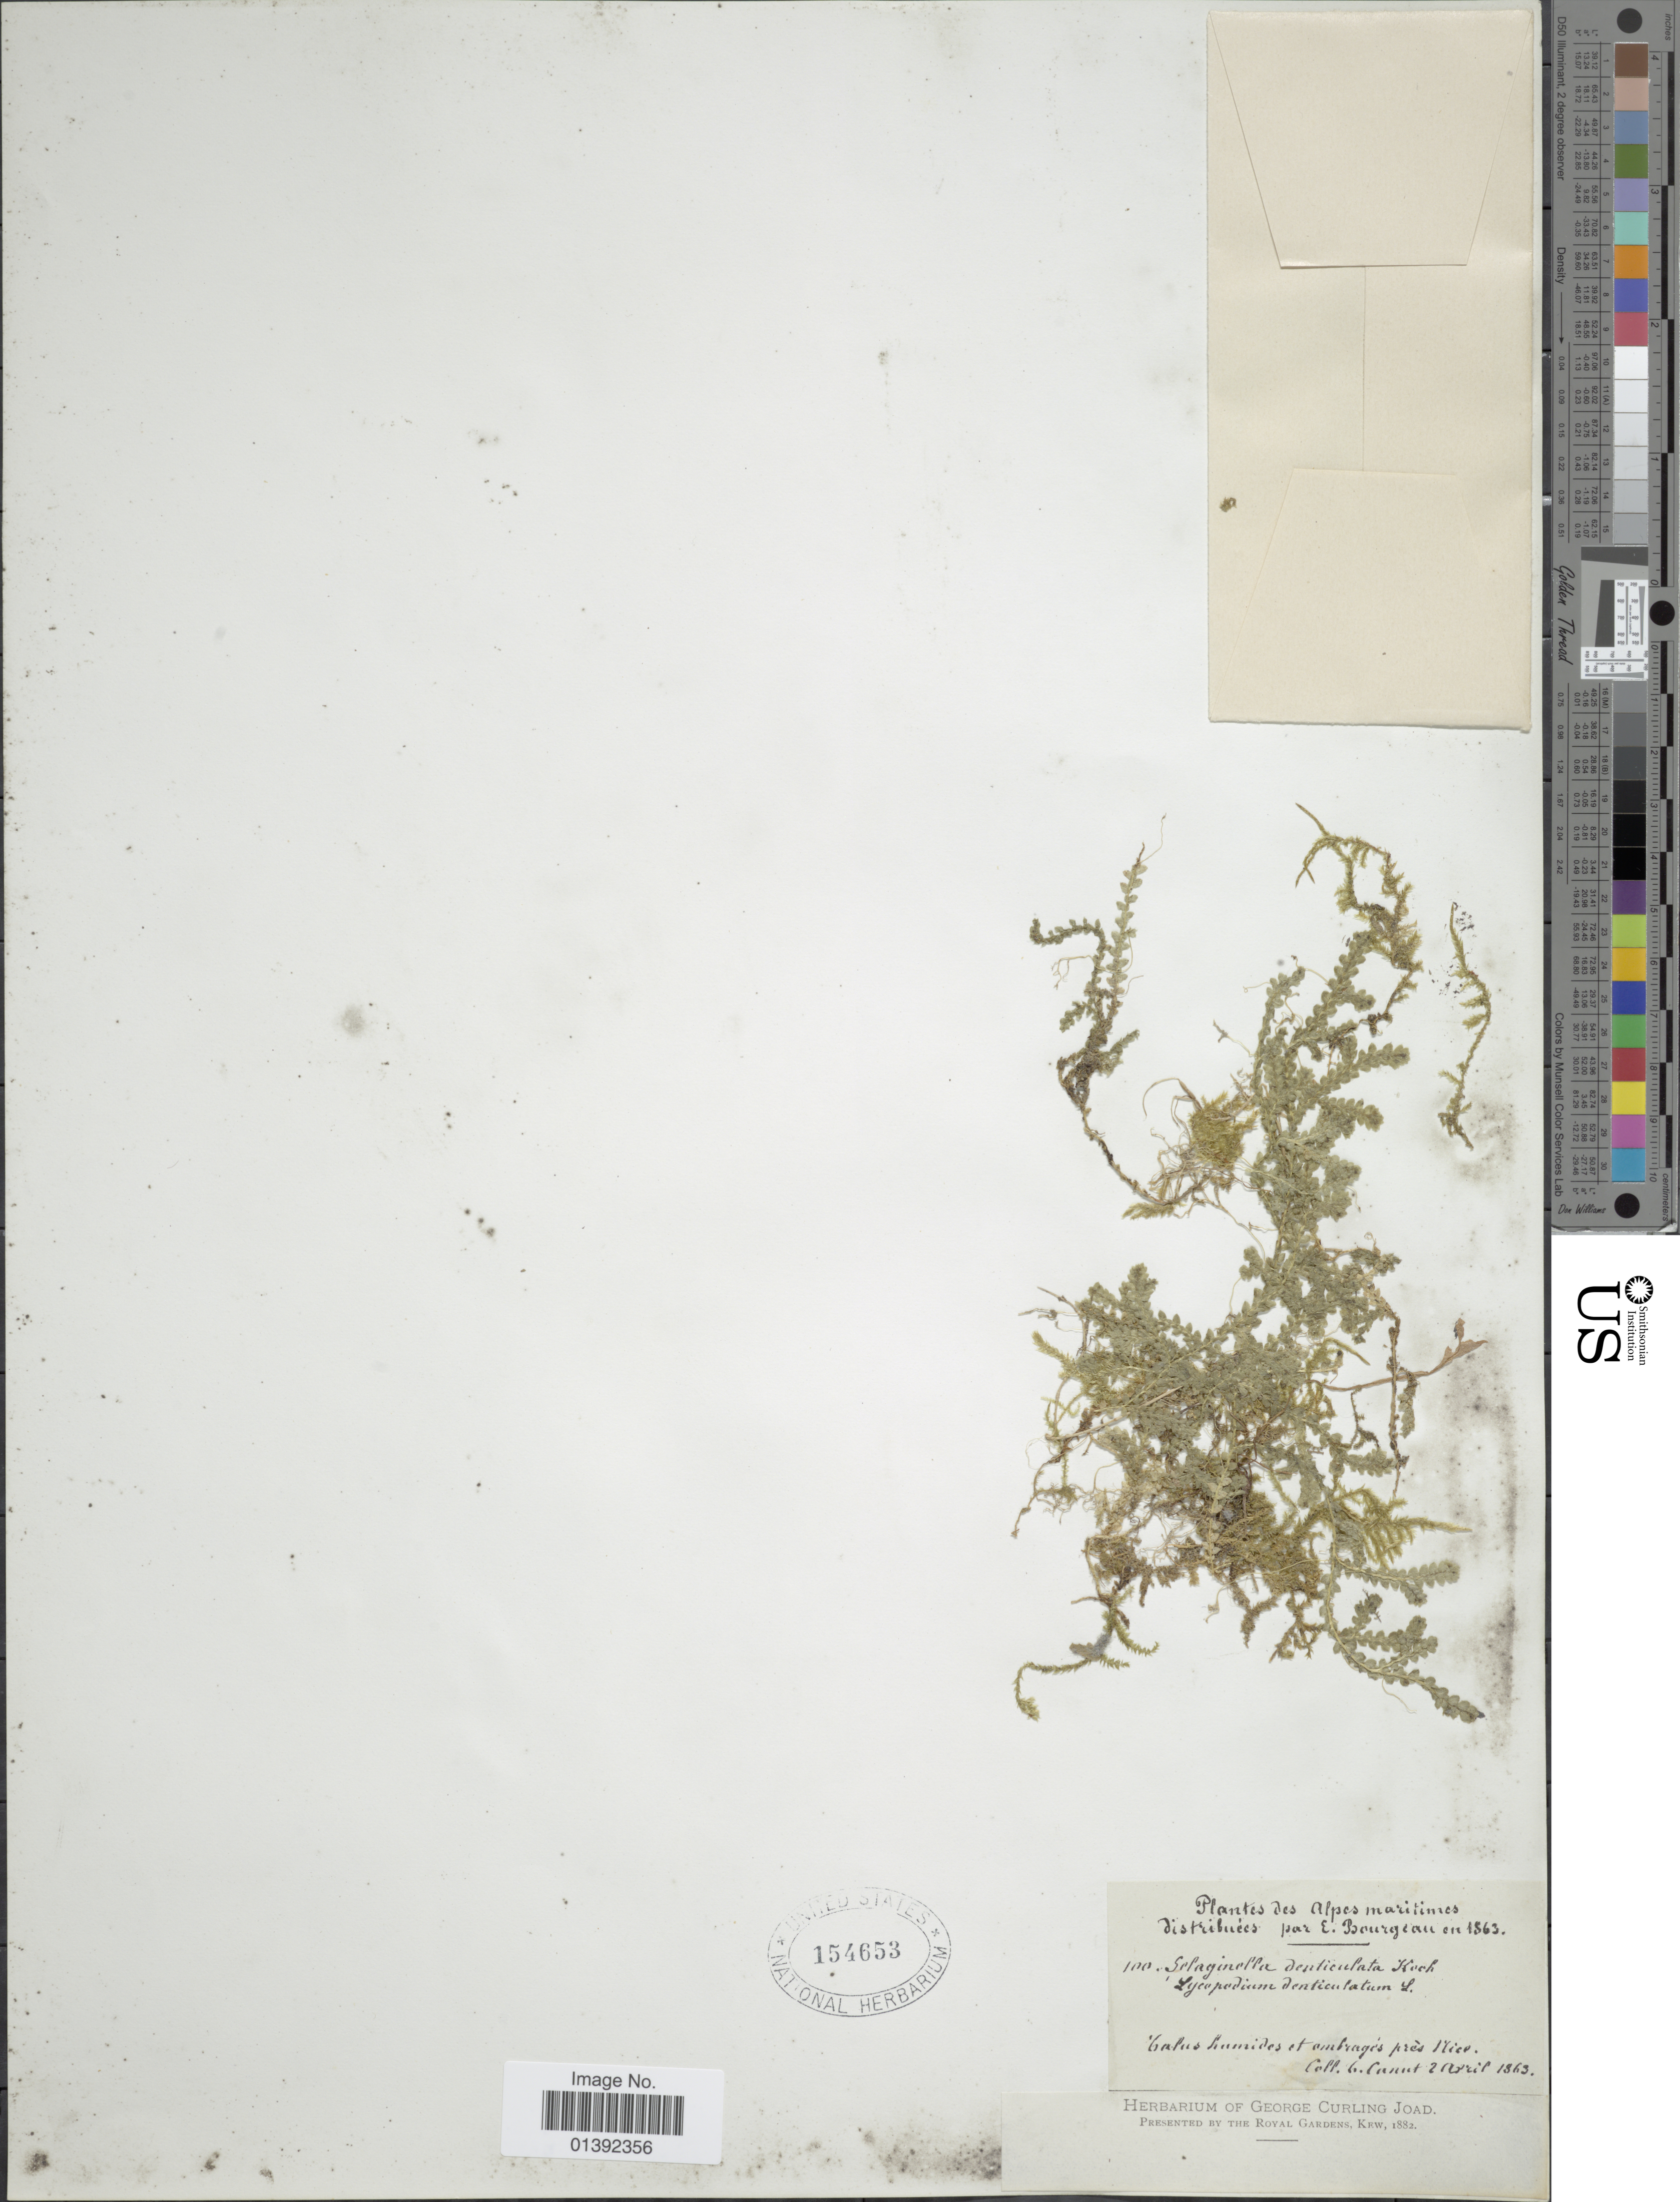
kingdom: Plantae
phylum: Tracheophyta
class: Lycopodiopsida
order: Selaginellales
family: Selaginellaceae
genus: Selaginella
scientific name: Selaginella denticulata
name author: (L.) Spring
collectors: T. Canut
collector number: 100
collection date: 1863-04-02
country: France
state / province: Provence-Alpes-Côte d'Azur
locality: Alpes maritimes, Pres Nico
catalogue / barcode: US 154653